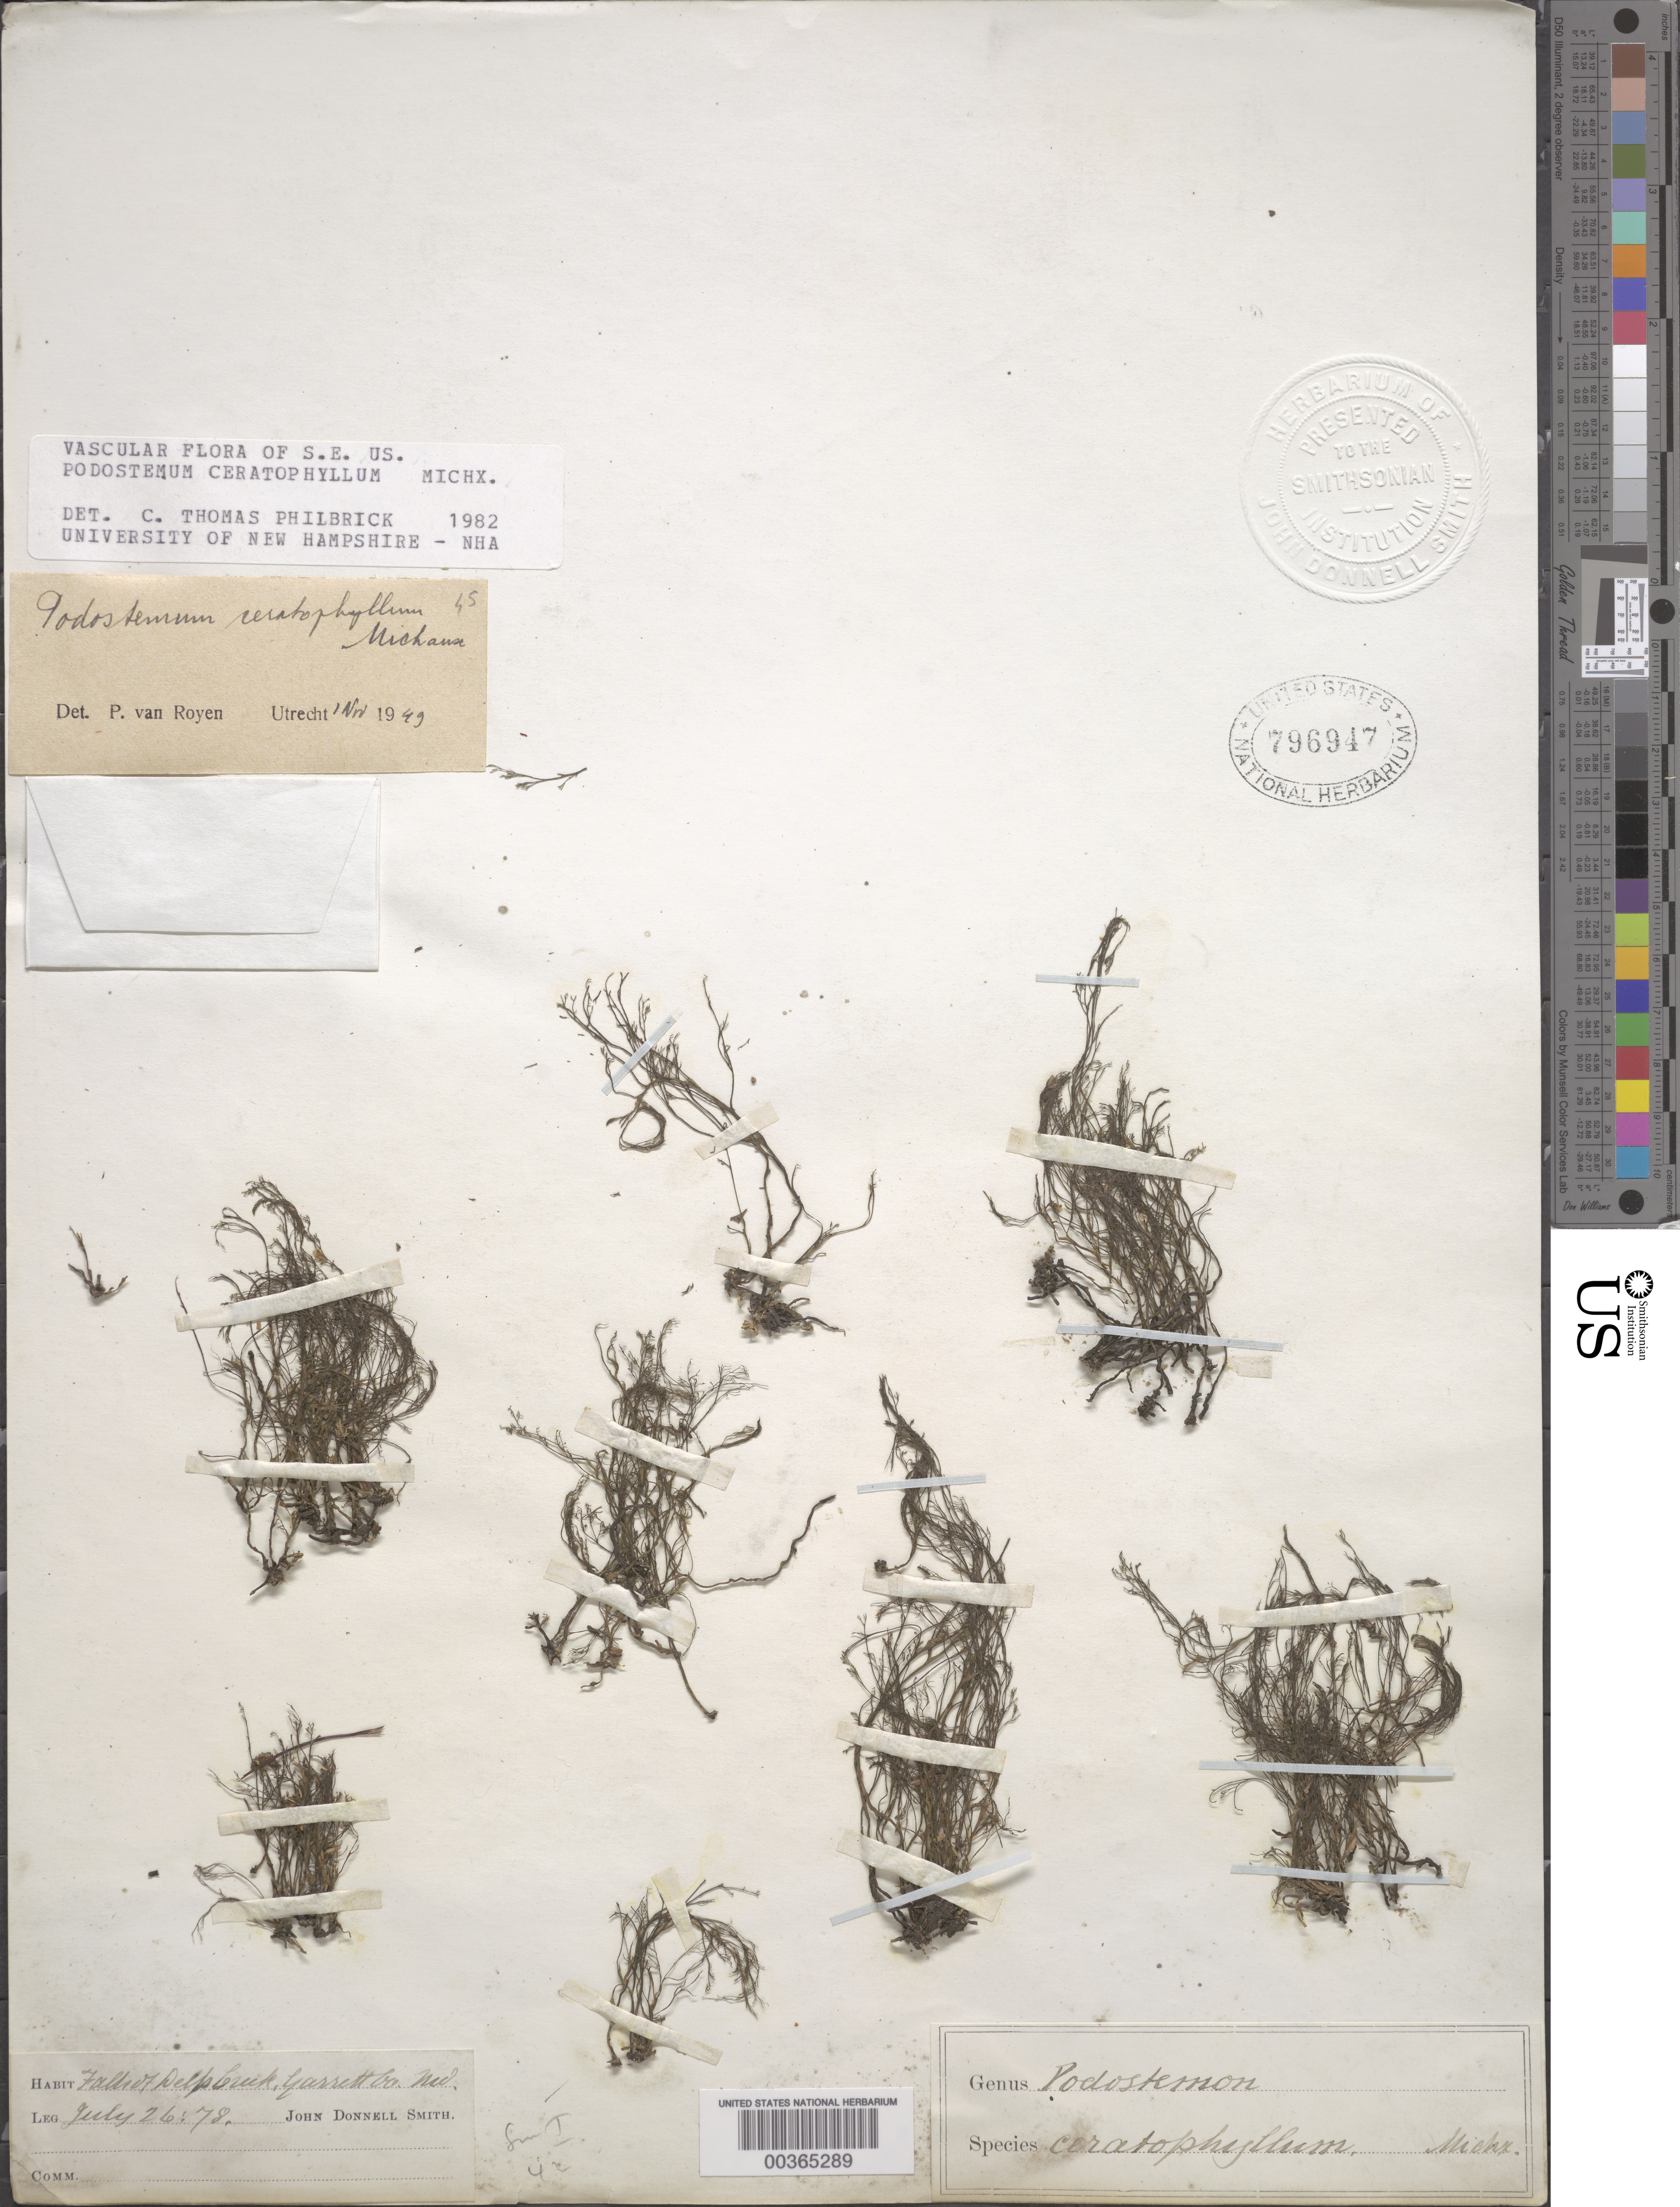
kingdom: Plantae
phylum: Tracheophyta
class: Magnoliopsida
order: Malpighiales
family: Podostemaceae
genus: Podostemum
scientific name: Podostemum ceratophylllum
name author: Michx.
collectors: J. Donnell Smith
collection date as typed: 26 Jul 1878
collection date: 1878-07-26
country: United States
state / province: Maryland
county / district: Garrett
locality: Falls of deep creek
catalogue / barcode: US 796947